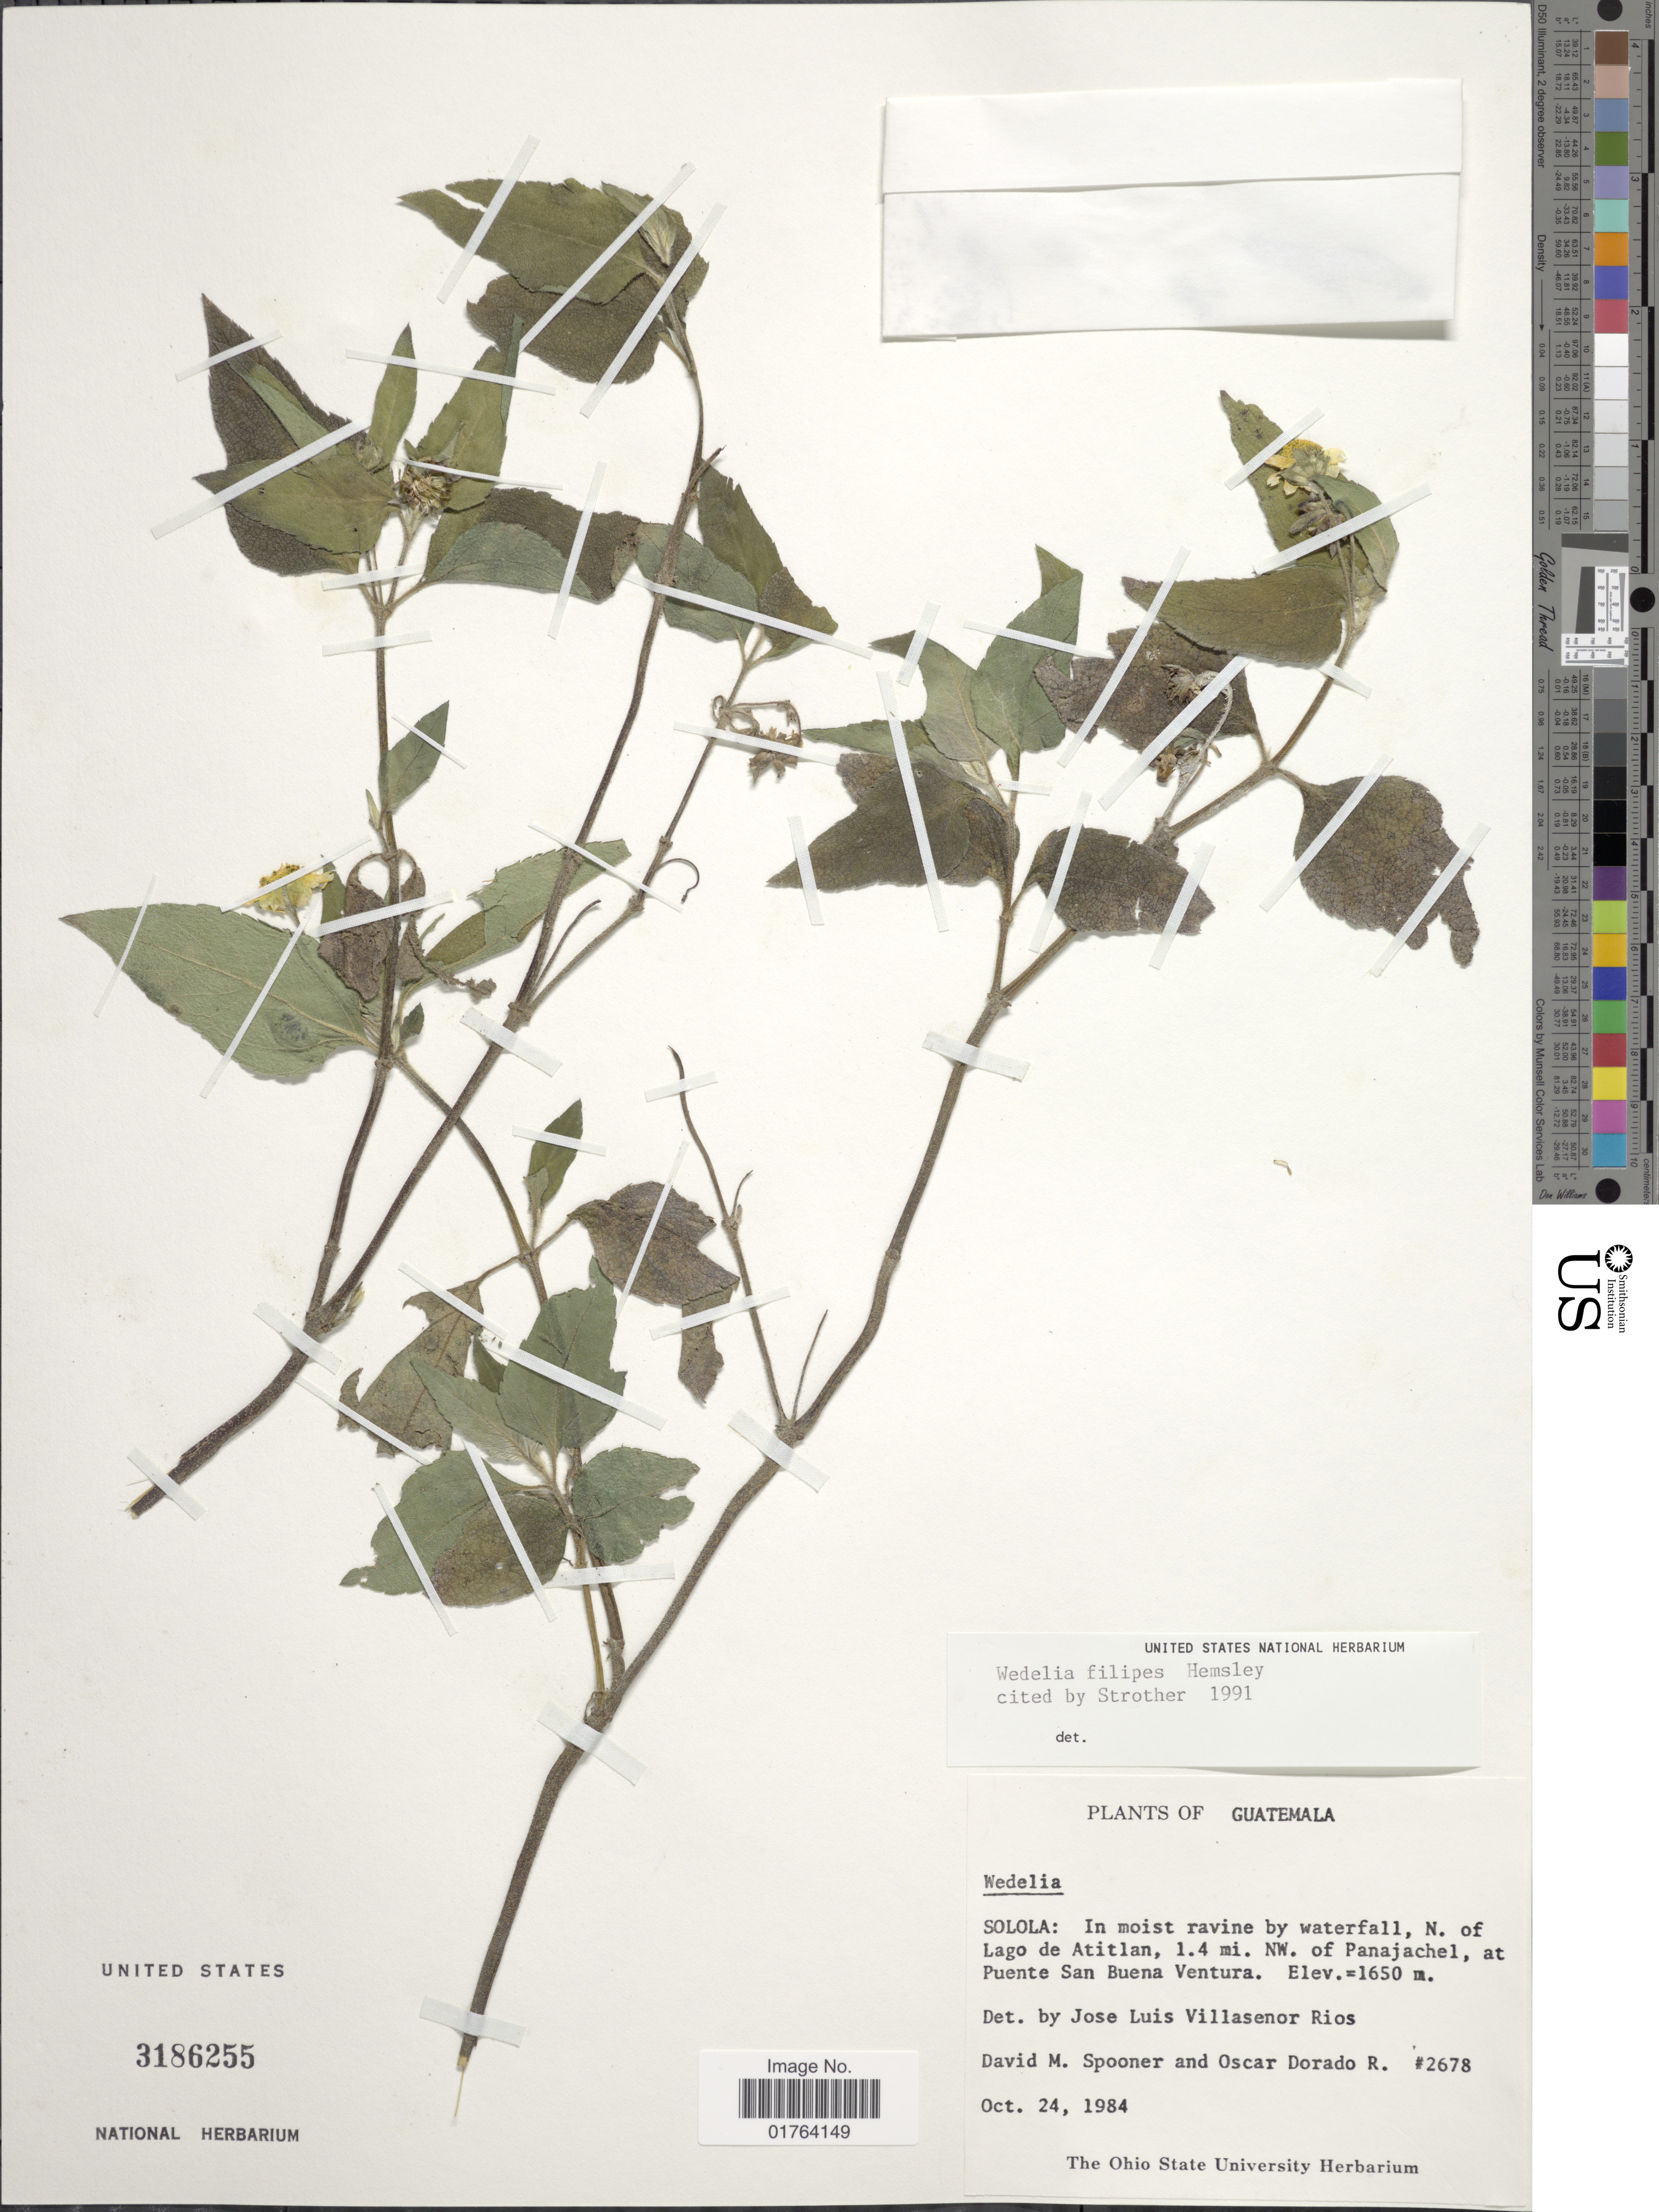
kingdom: Plantae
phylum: Tracheophyta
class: Magnoliopsida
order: Asterales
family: Asteraceae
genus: Wedelia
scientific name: Wedelia acapulcensis var. tehuantepecana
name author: (B.L. Turner) Strother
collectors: D. Spooner & O. R. Dorado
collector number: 2678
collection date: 1984-10-24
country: Guatemala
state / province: Sololá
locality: In moist ravine by waterfall, N. of Lago de Atitlan, 1.4 mi. NW. of Panajachel, at puente San Buena Ventura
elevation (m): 1650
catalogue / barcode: US 3186255